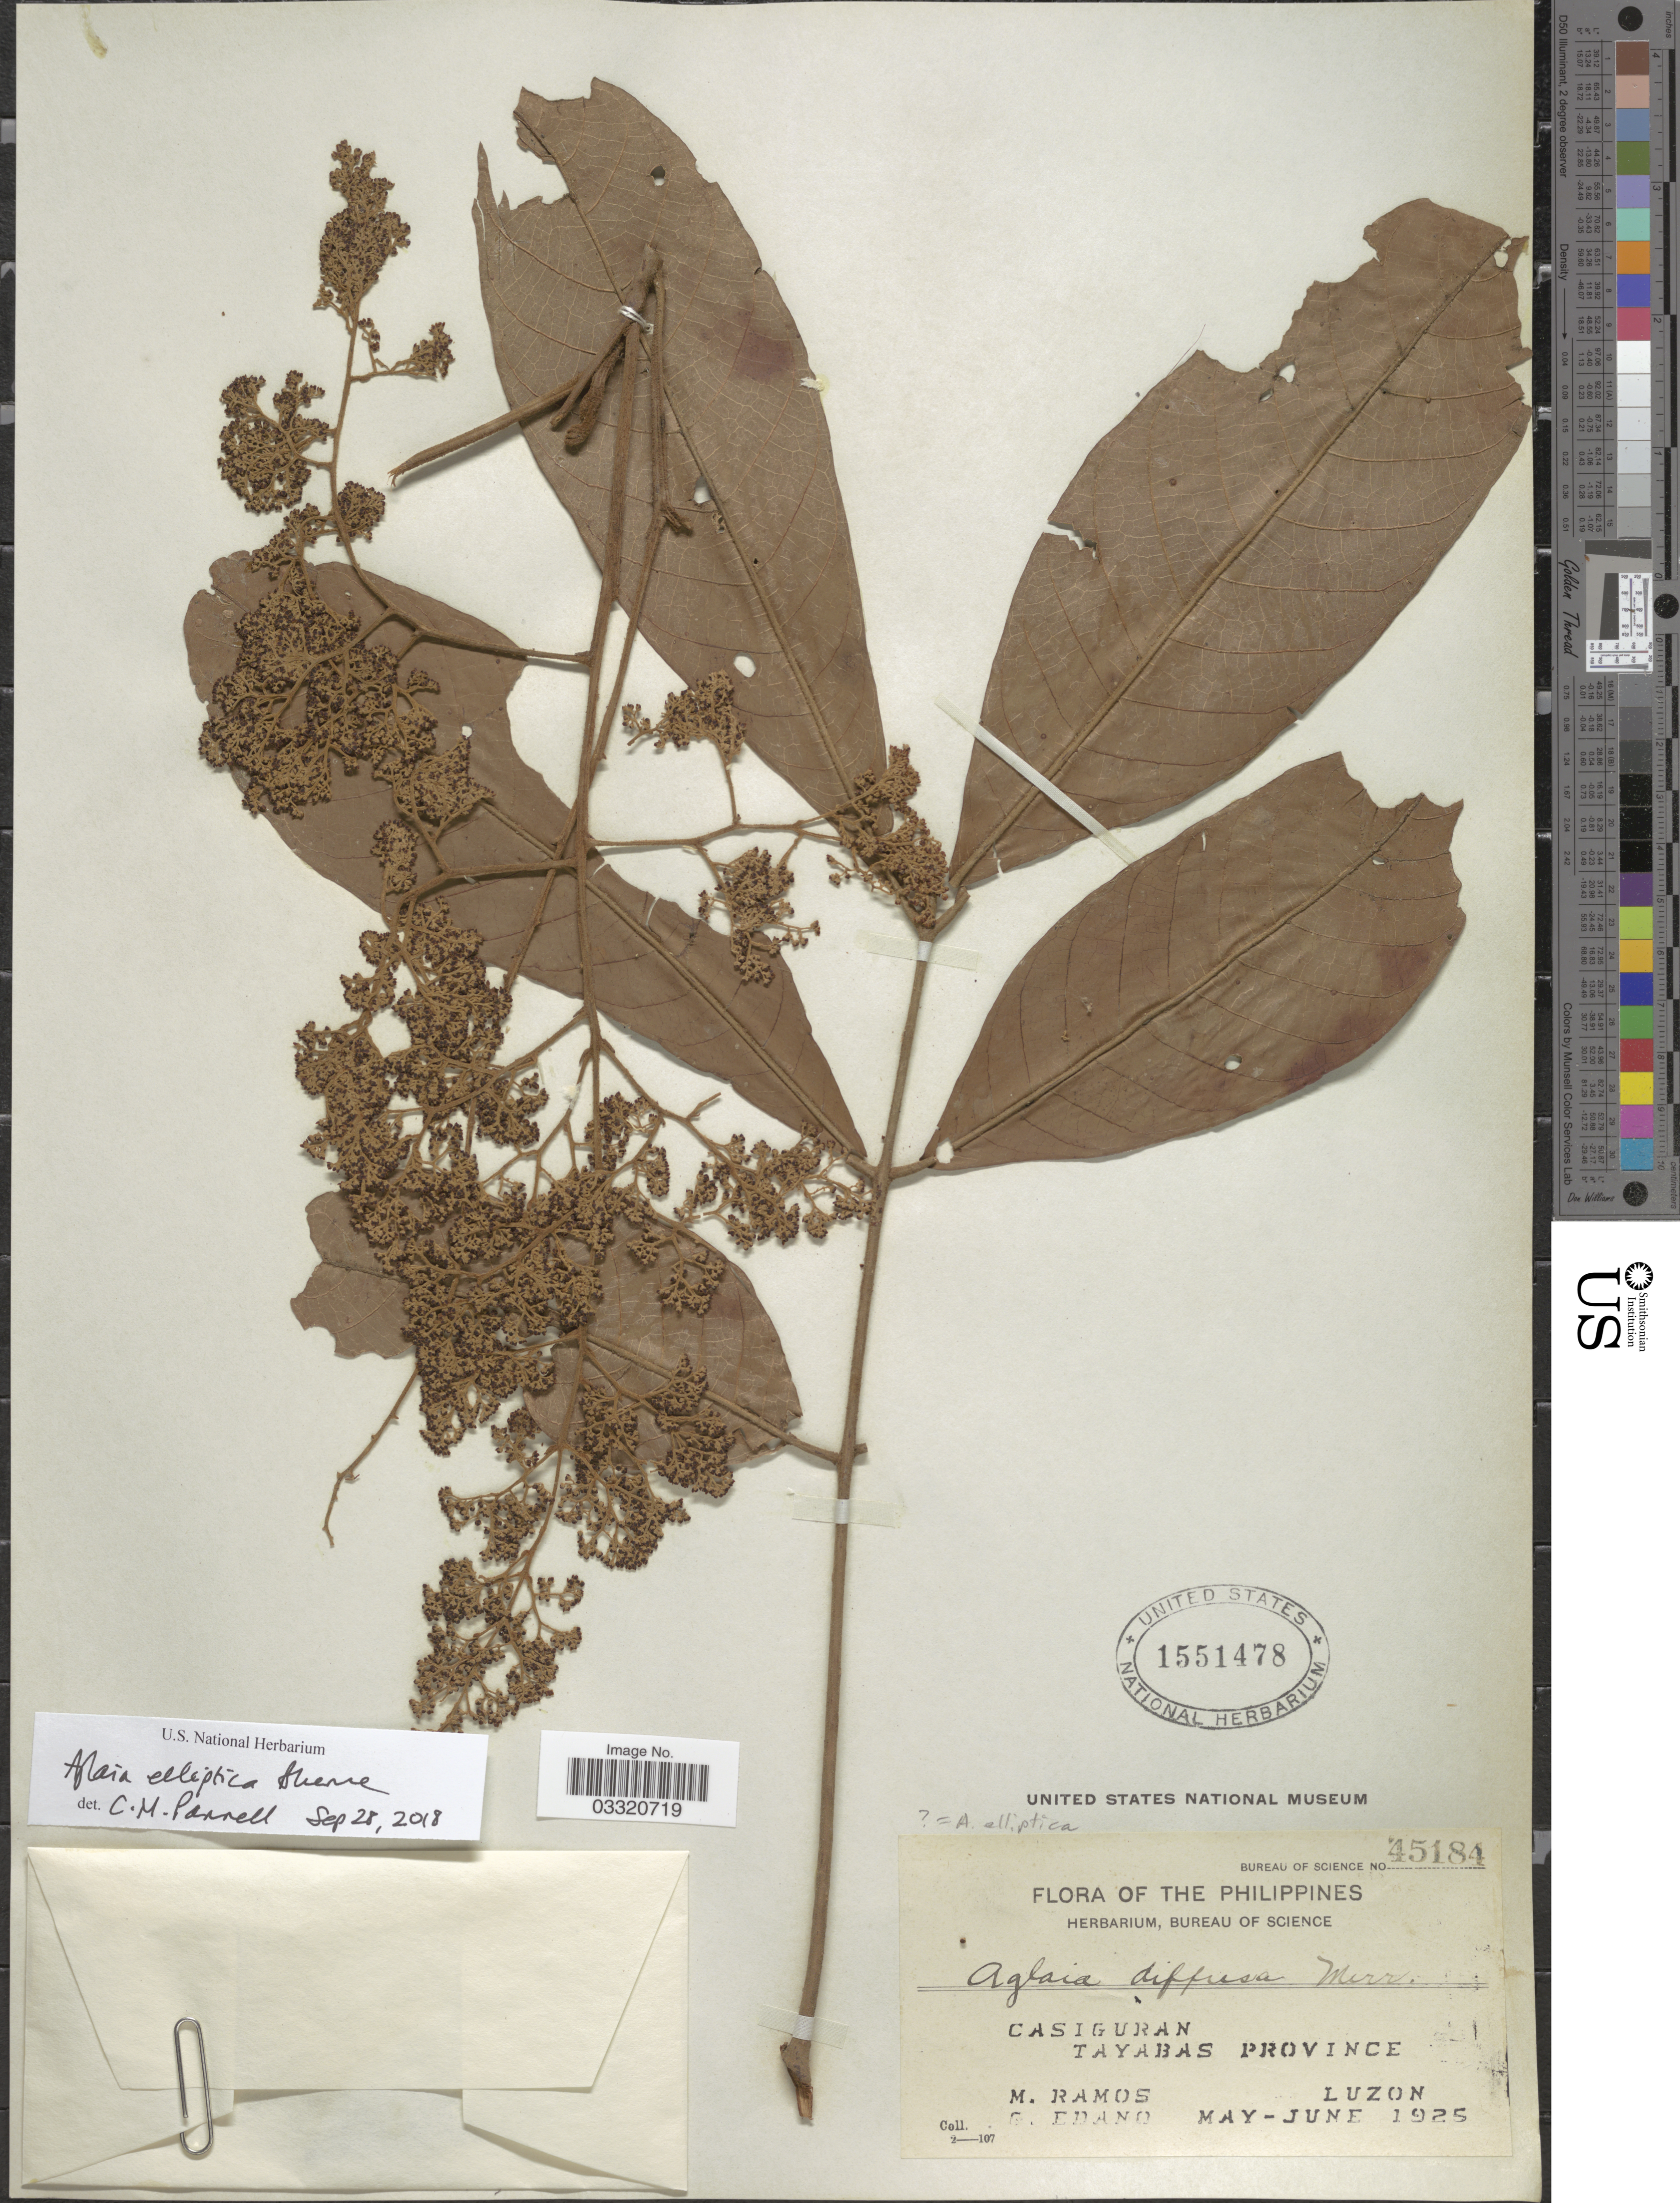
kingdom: Plantae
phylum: Tracheophyta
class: Magnoliopsida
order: Sapindales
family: Meliaceae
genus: Aglaia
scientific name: Aglaia elliptica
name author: Blume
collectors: M. Ramos & G. Edaño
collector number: Bureau of Science 45184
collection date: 1925-05/1925-06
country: Philippines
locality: Casiguran. Tayaba Province, Luzon.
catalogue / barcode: US 1551478